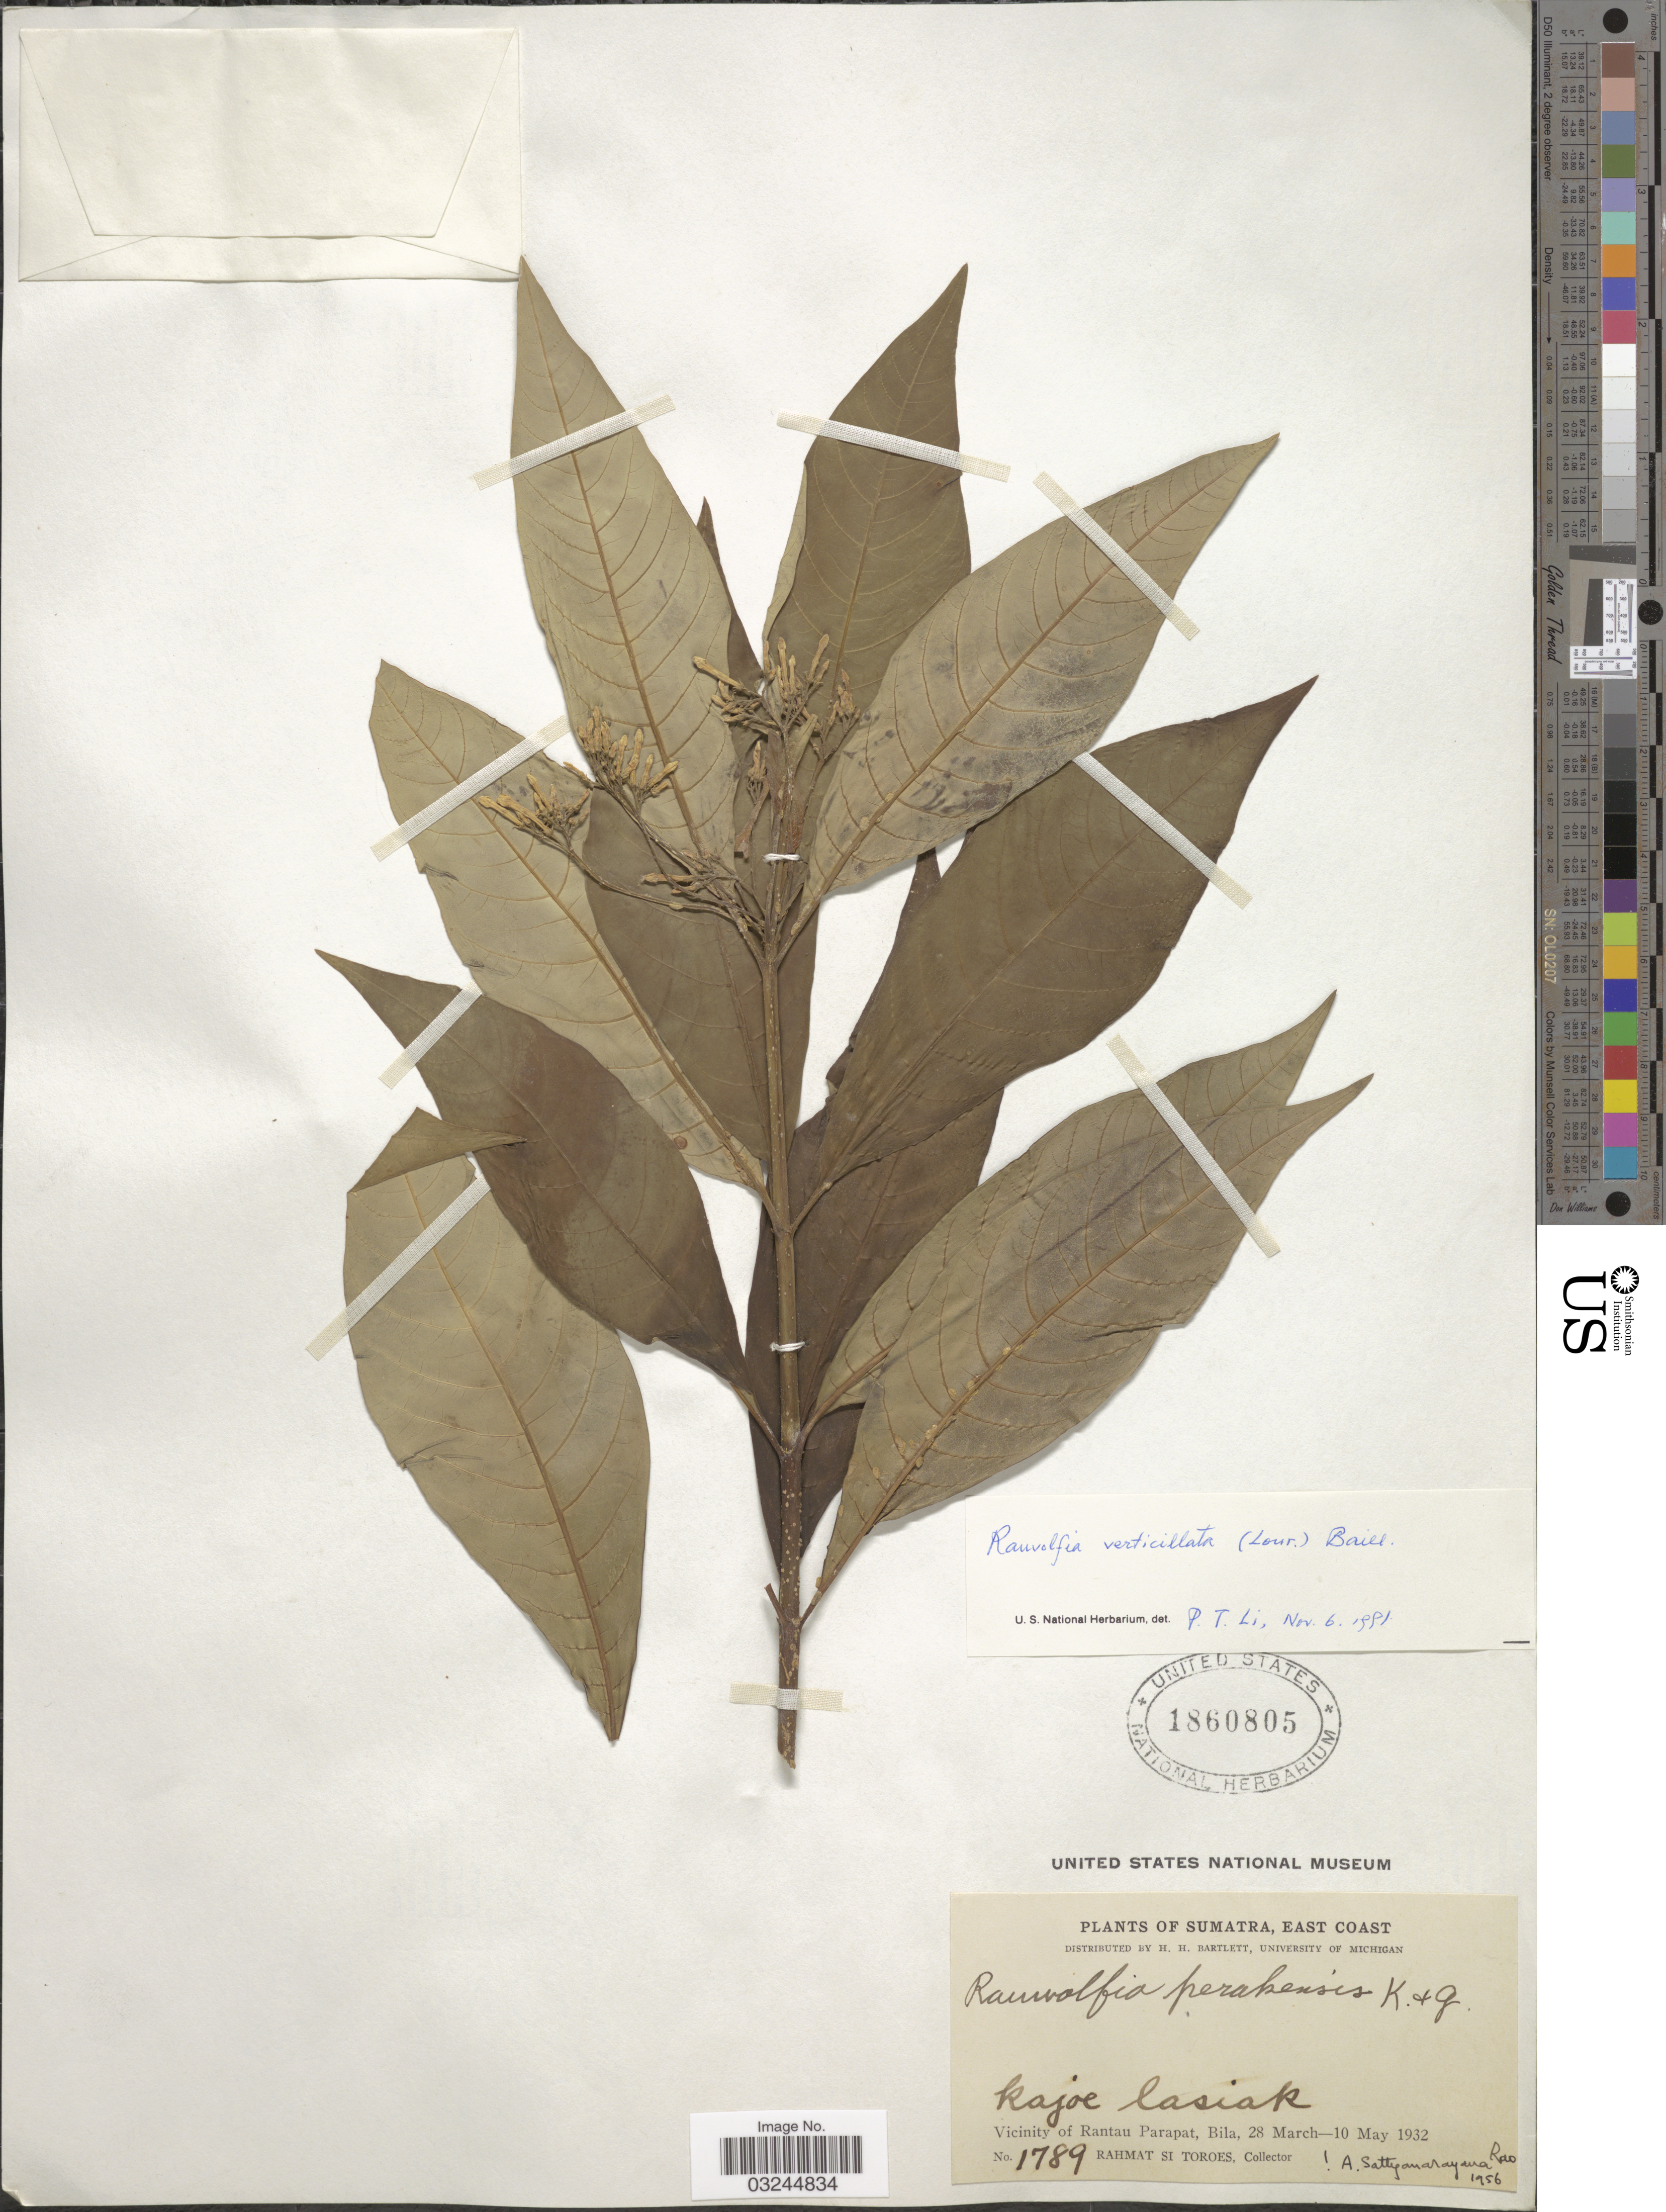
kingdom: Plantae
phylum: Tracheophyta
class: Magnoliopsida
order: Gentianales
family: Apocynaceae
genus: Rauvolfia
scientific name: Rauvolfia verticillata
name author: (Lour.) Baill.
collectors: Rahmat Si Boeea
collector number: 1789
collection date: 1932-03-28/1932-05-10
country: Indonesia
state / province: Sumatra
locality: East Coast. Vicinity of Rantau Parapat, Bila.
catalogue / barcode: US 1860805